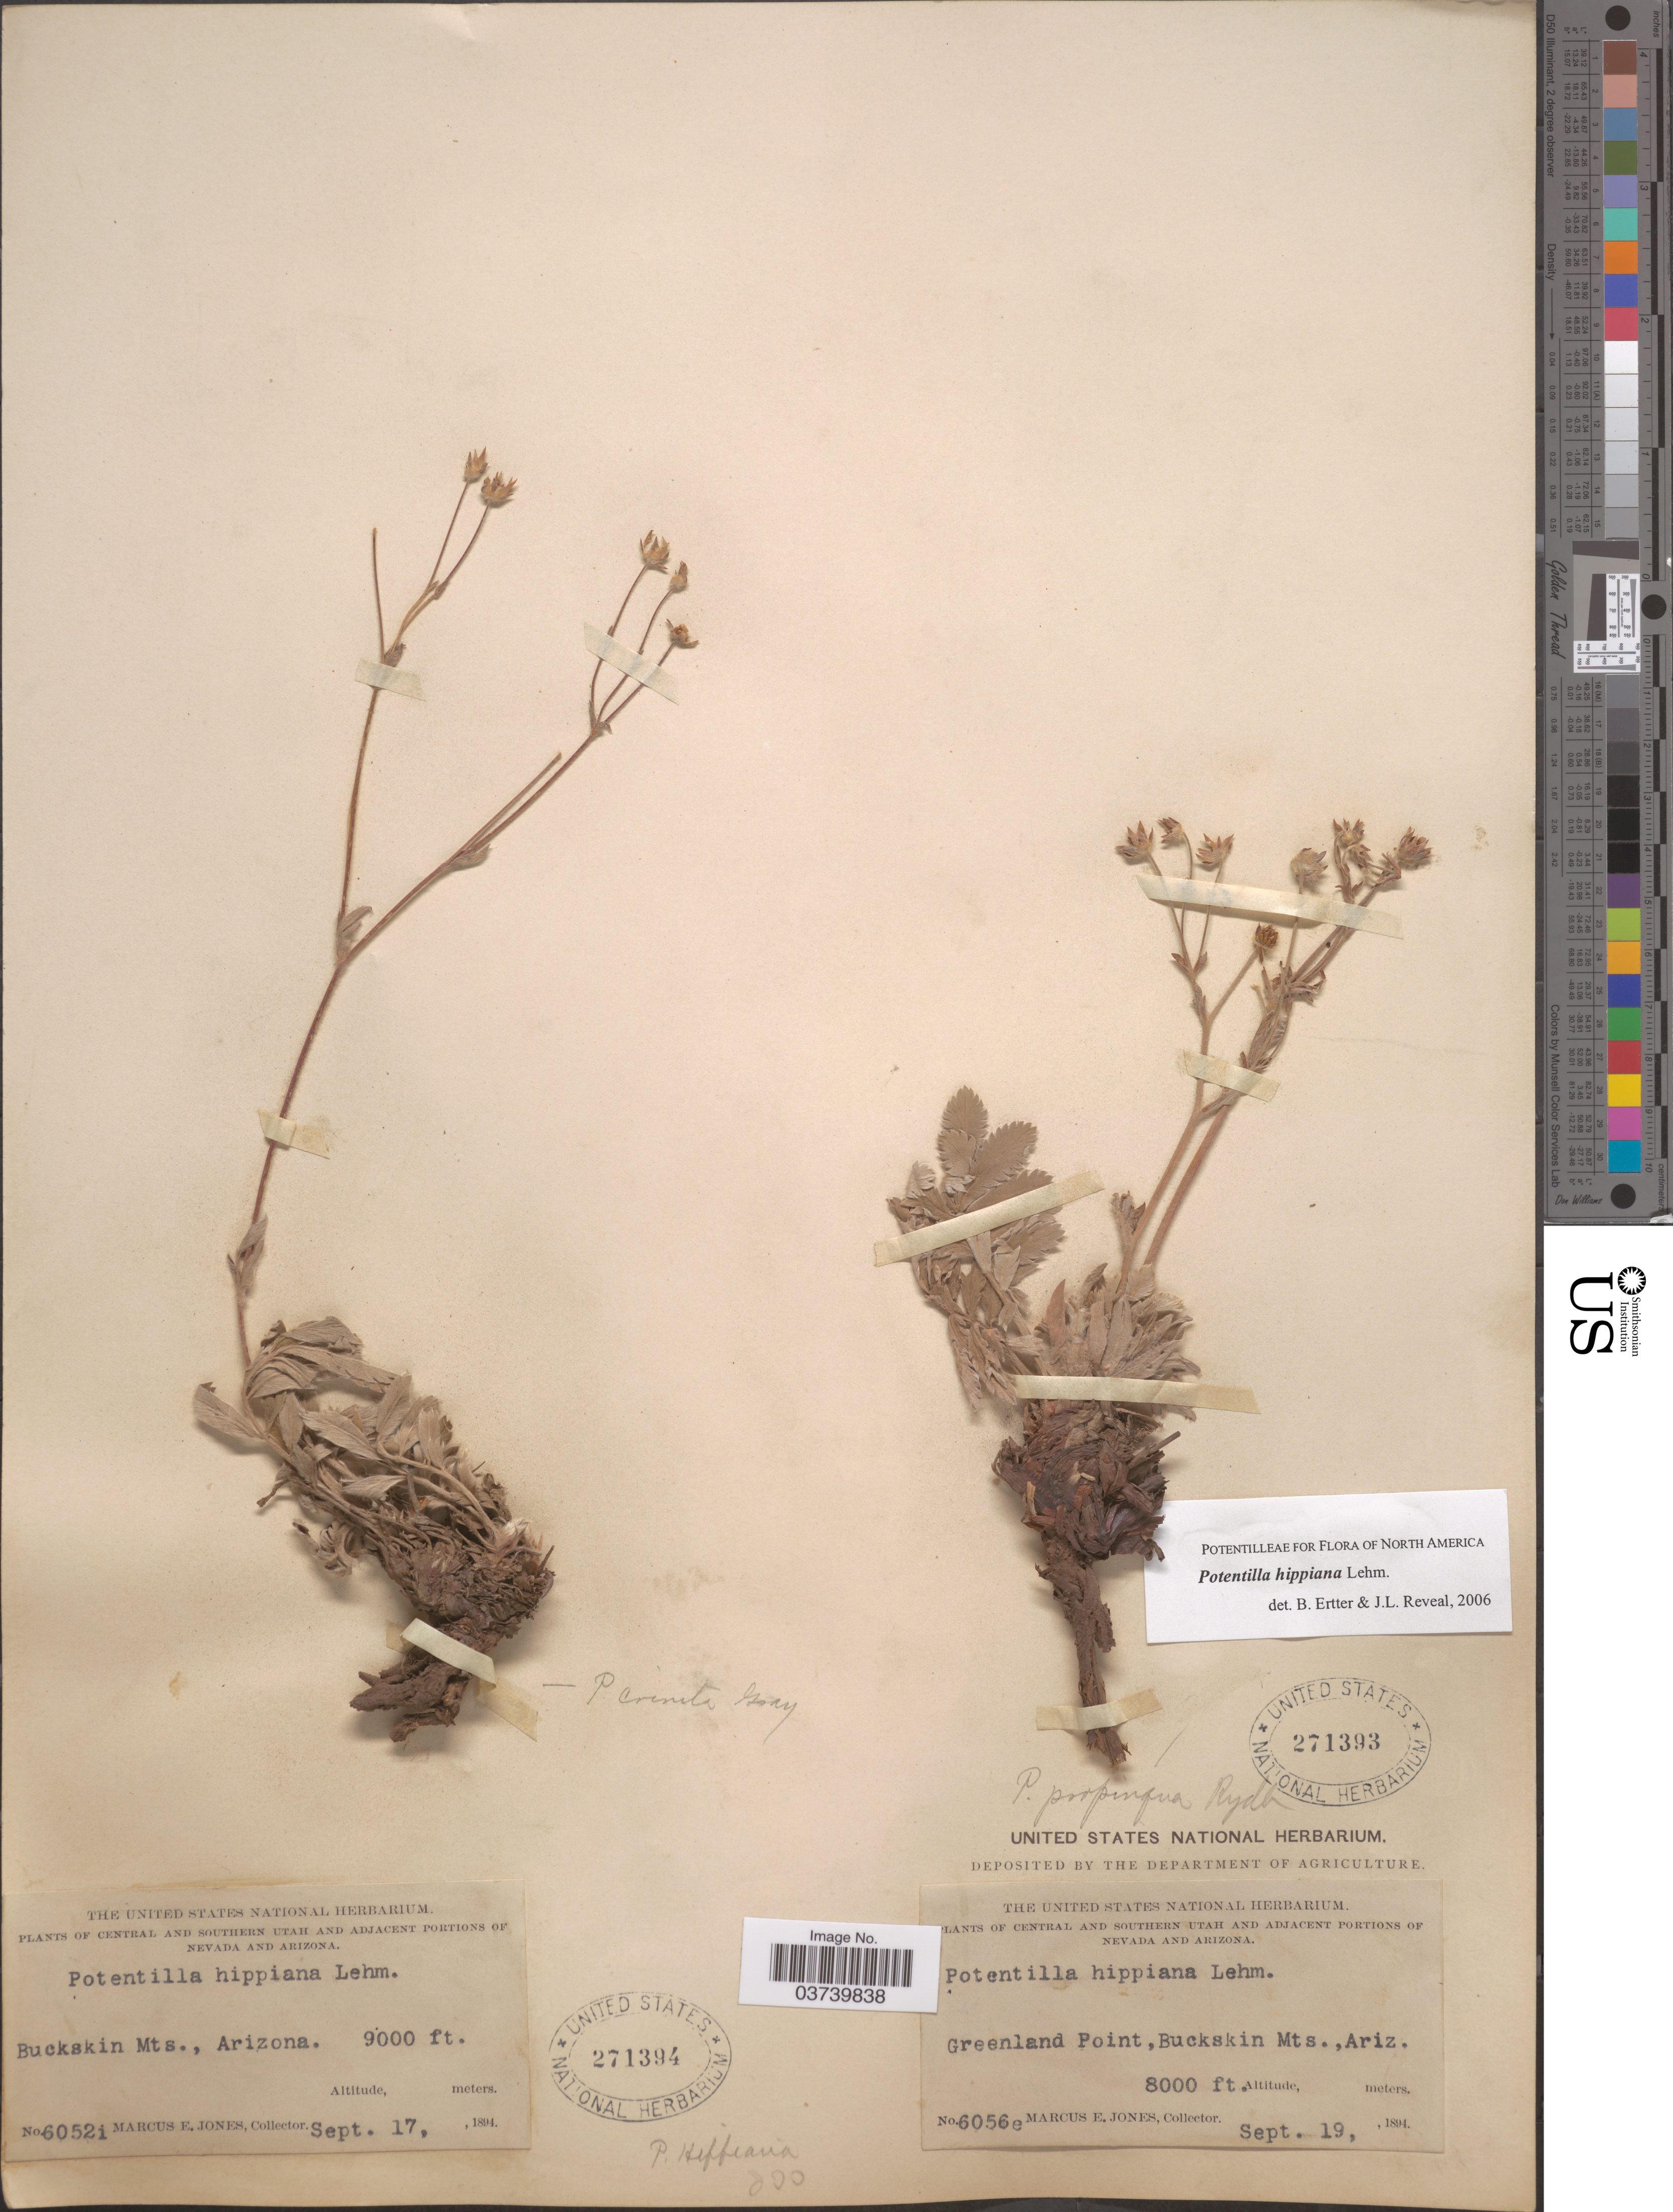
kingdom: Plantae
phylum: Tracheophyta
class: Magnoliopsida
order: Rosales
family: Rosaceae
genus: Potentilla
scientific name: Potentilla hippiana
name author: Lehm.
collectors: M. E. Jones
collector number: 6056e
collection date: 1894-09-19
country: United States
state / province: Arizona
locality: Greenland Point, Buckskin Mts.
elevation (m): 2438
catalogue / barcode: US 271393